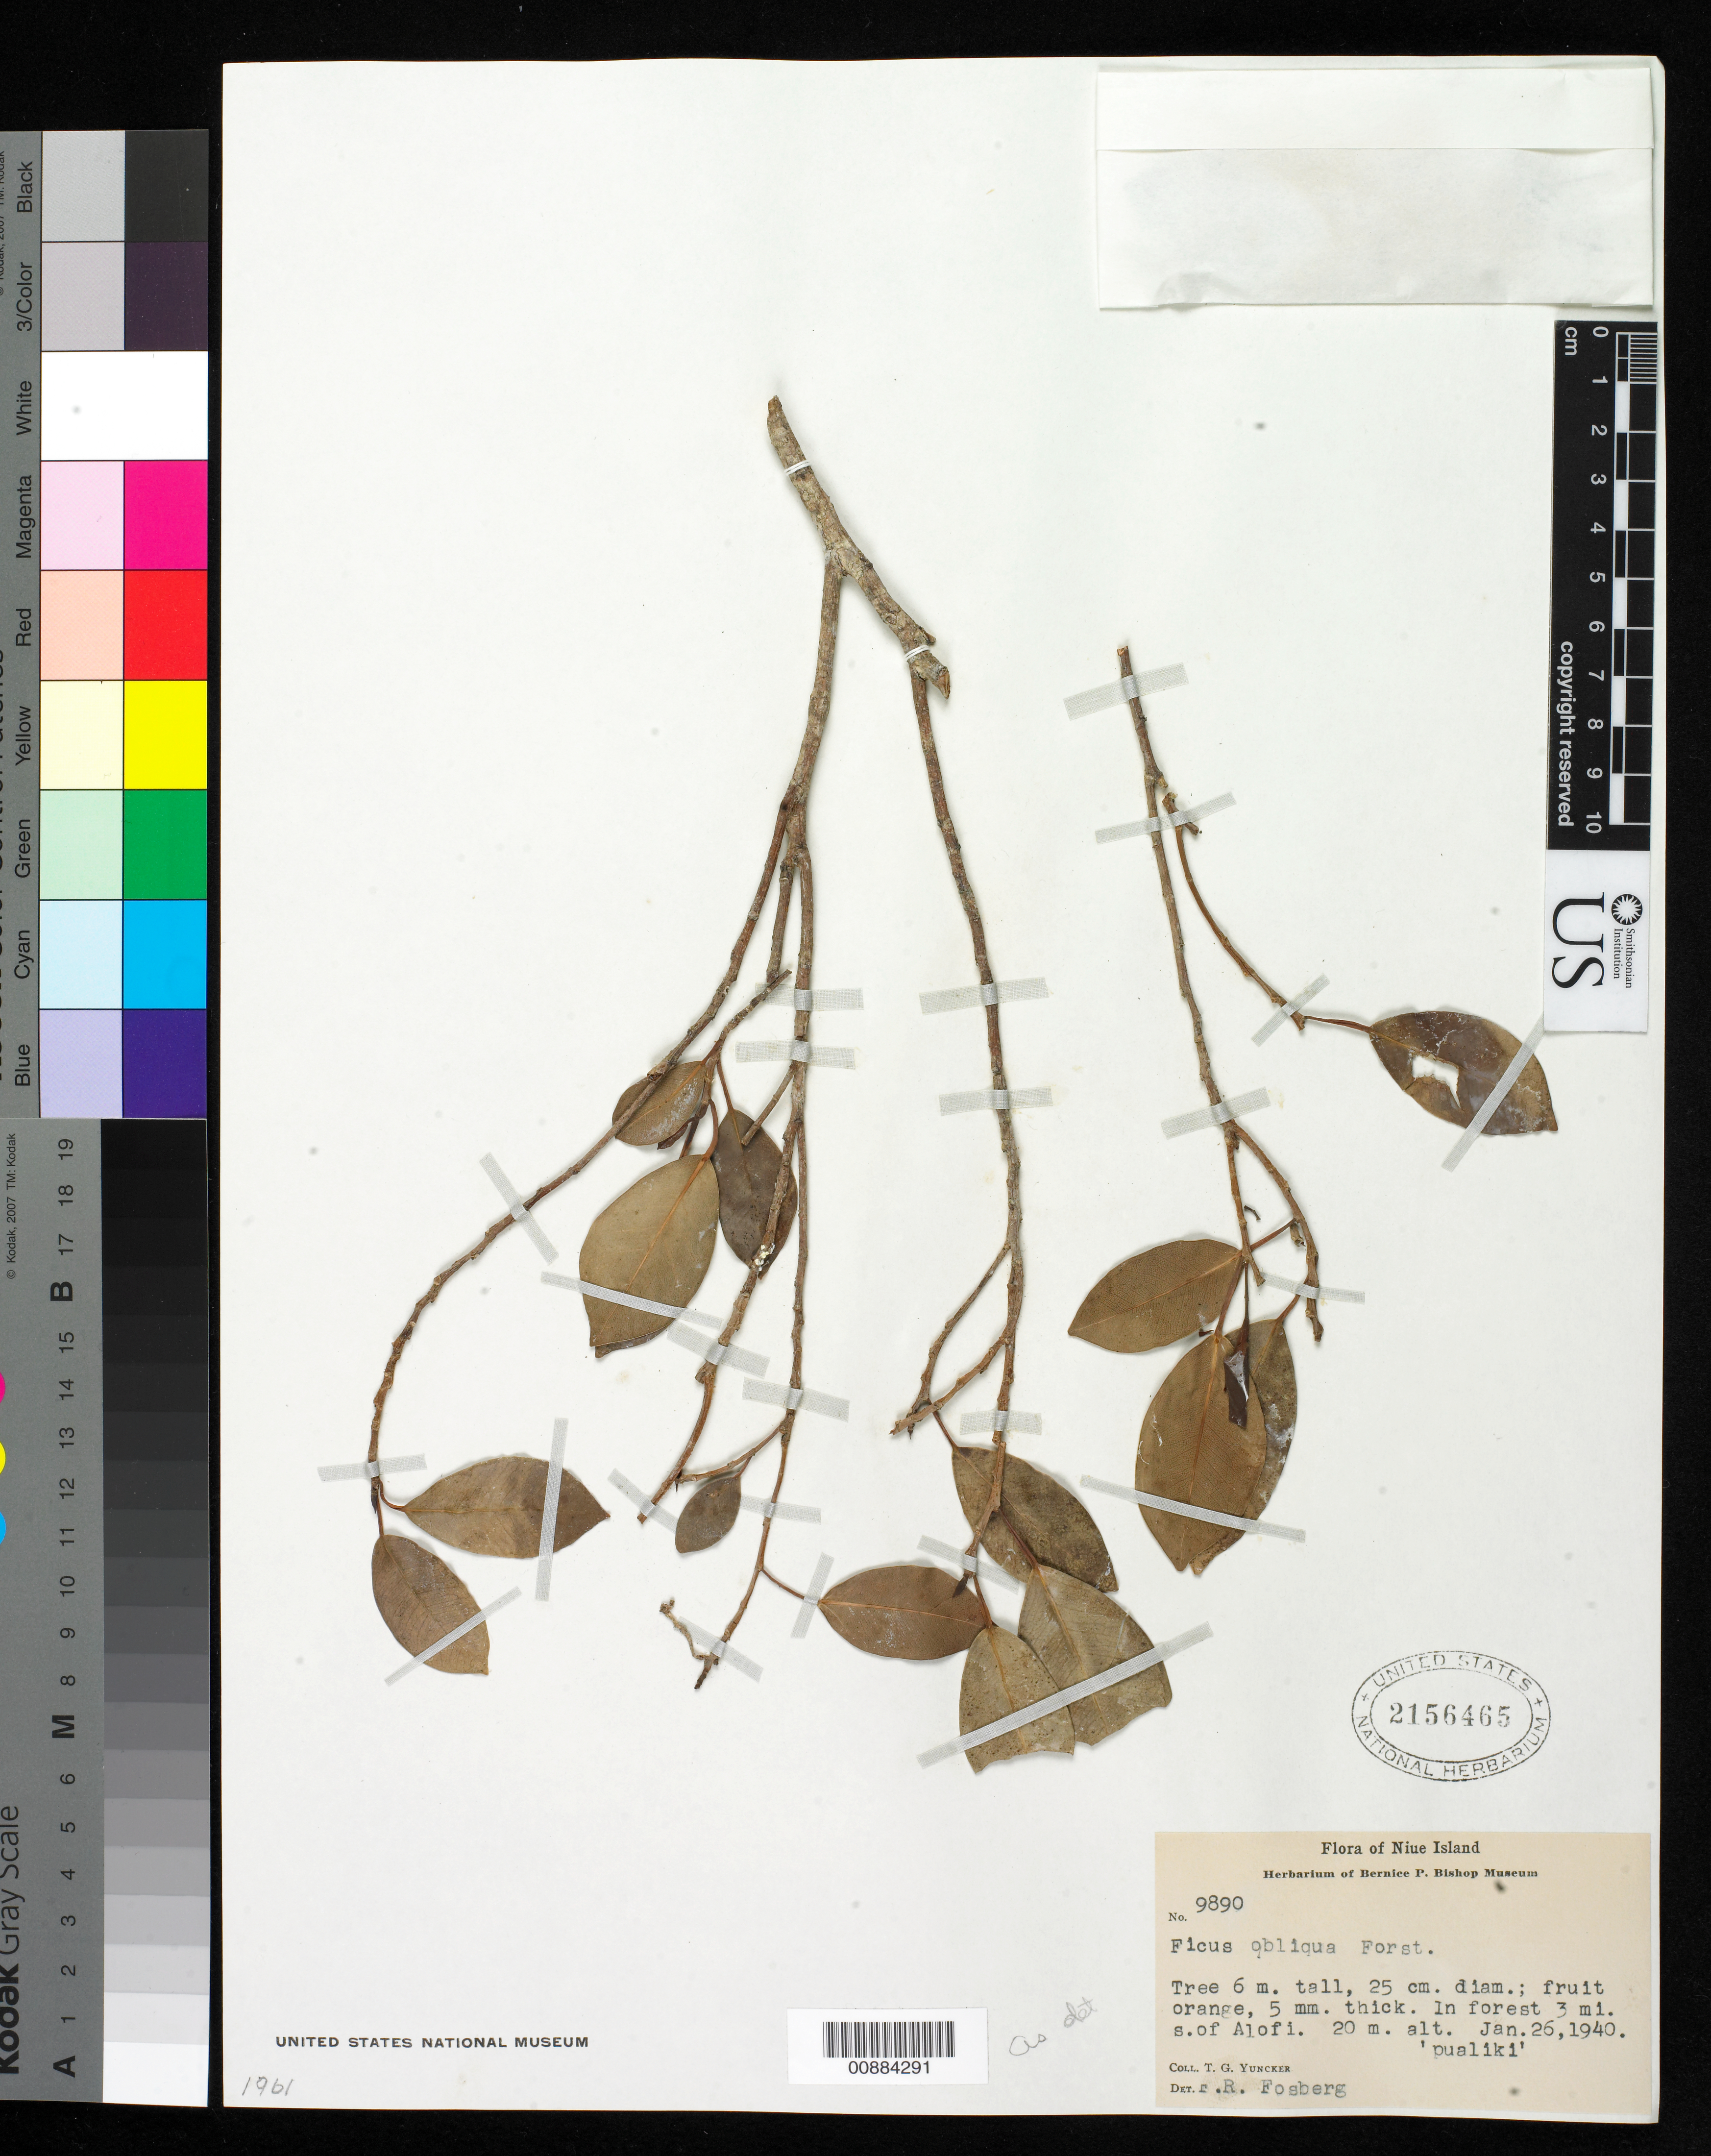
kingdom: Plantae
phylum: Tracheophyta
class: Magnoliopsida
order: Rosales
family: Moraceae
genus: Ficus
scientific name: Ficus obliqua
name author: G. Forst.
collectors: F. R. Fosberg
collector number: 9890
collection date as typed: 26 Jan 1940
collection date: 1940-01-26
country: Niue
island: Niue I.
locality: In forest 3 mi. s. of Alofi.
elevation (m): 20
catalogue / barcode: US 2156465